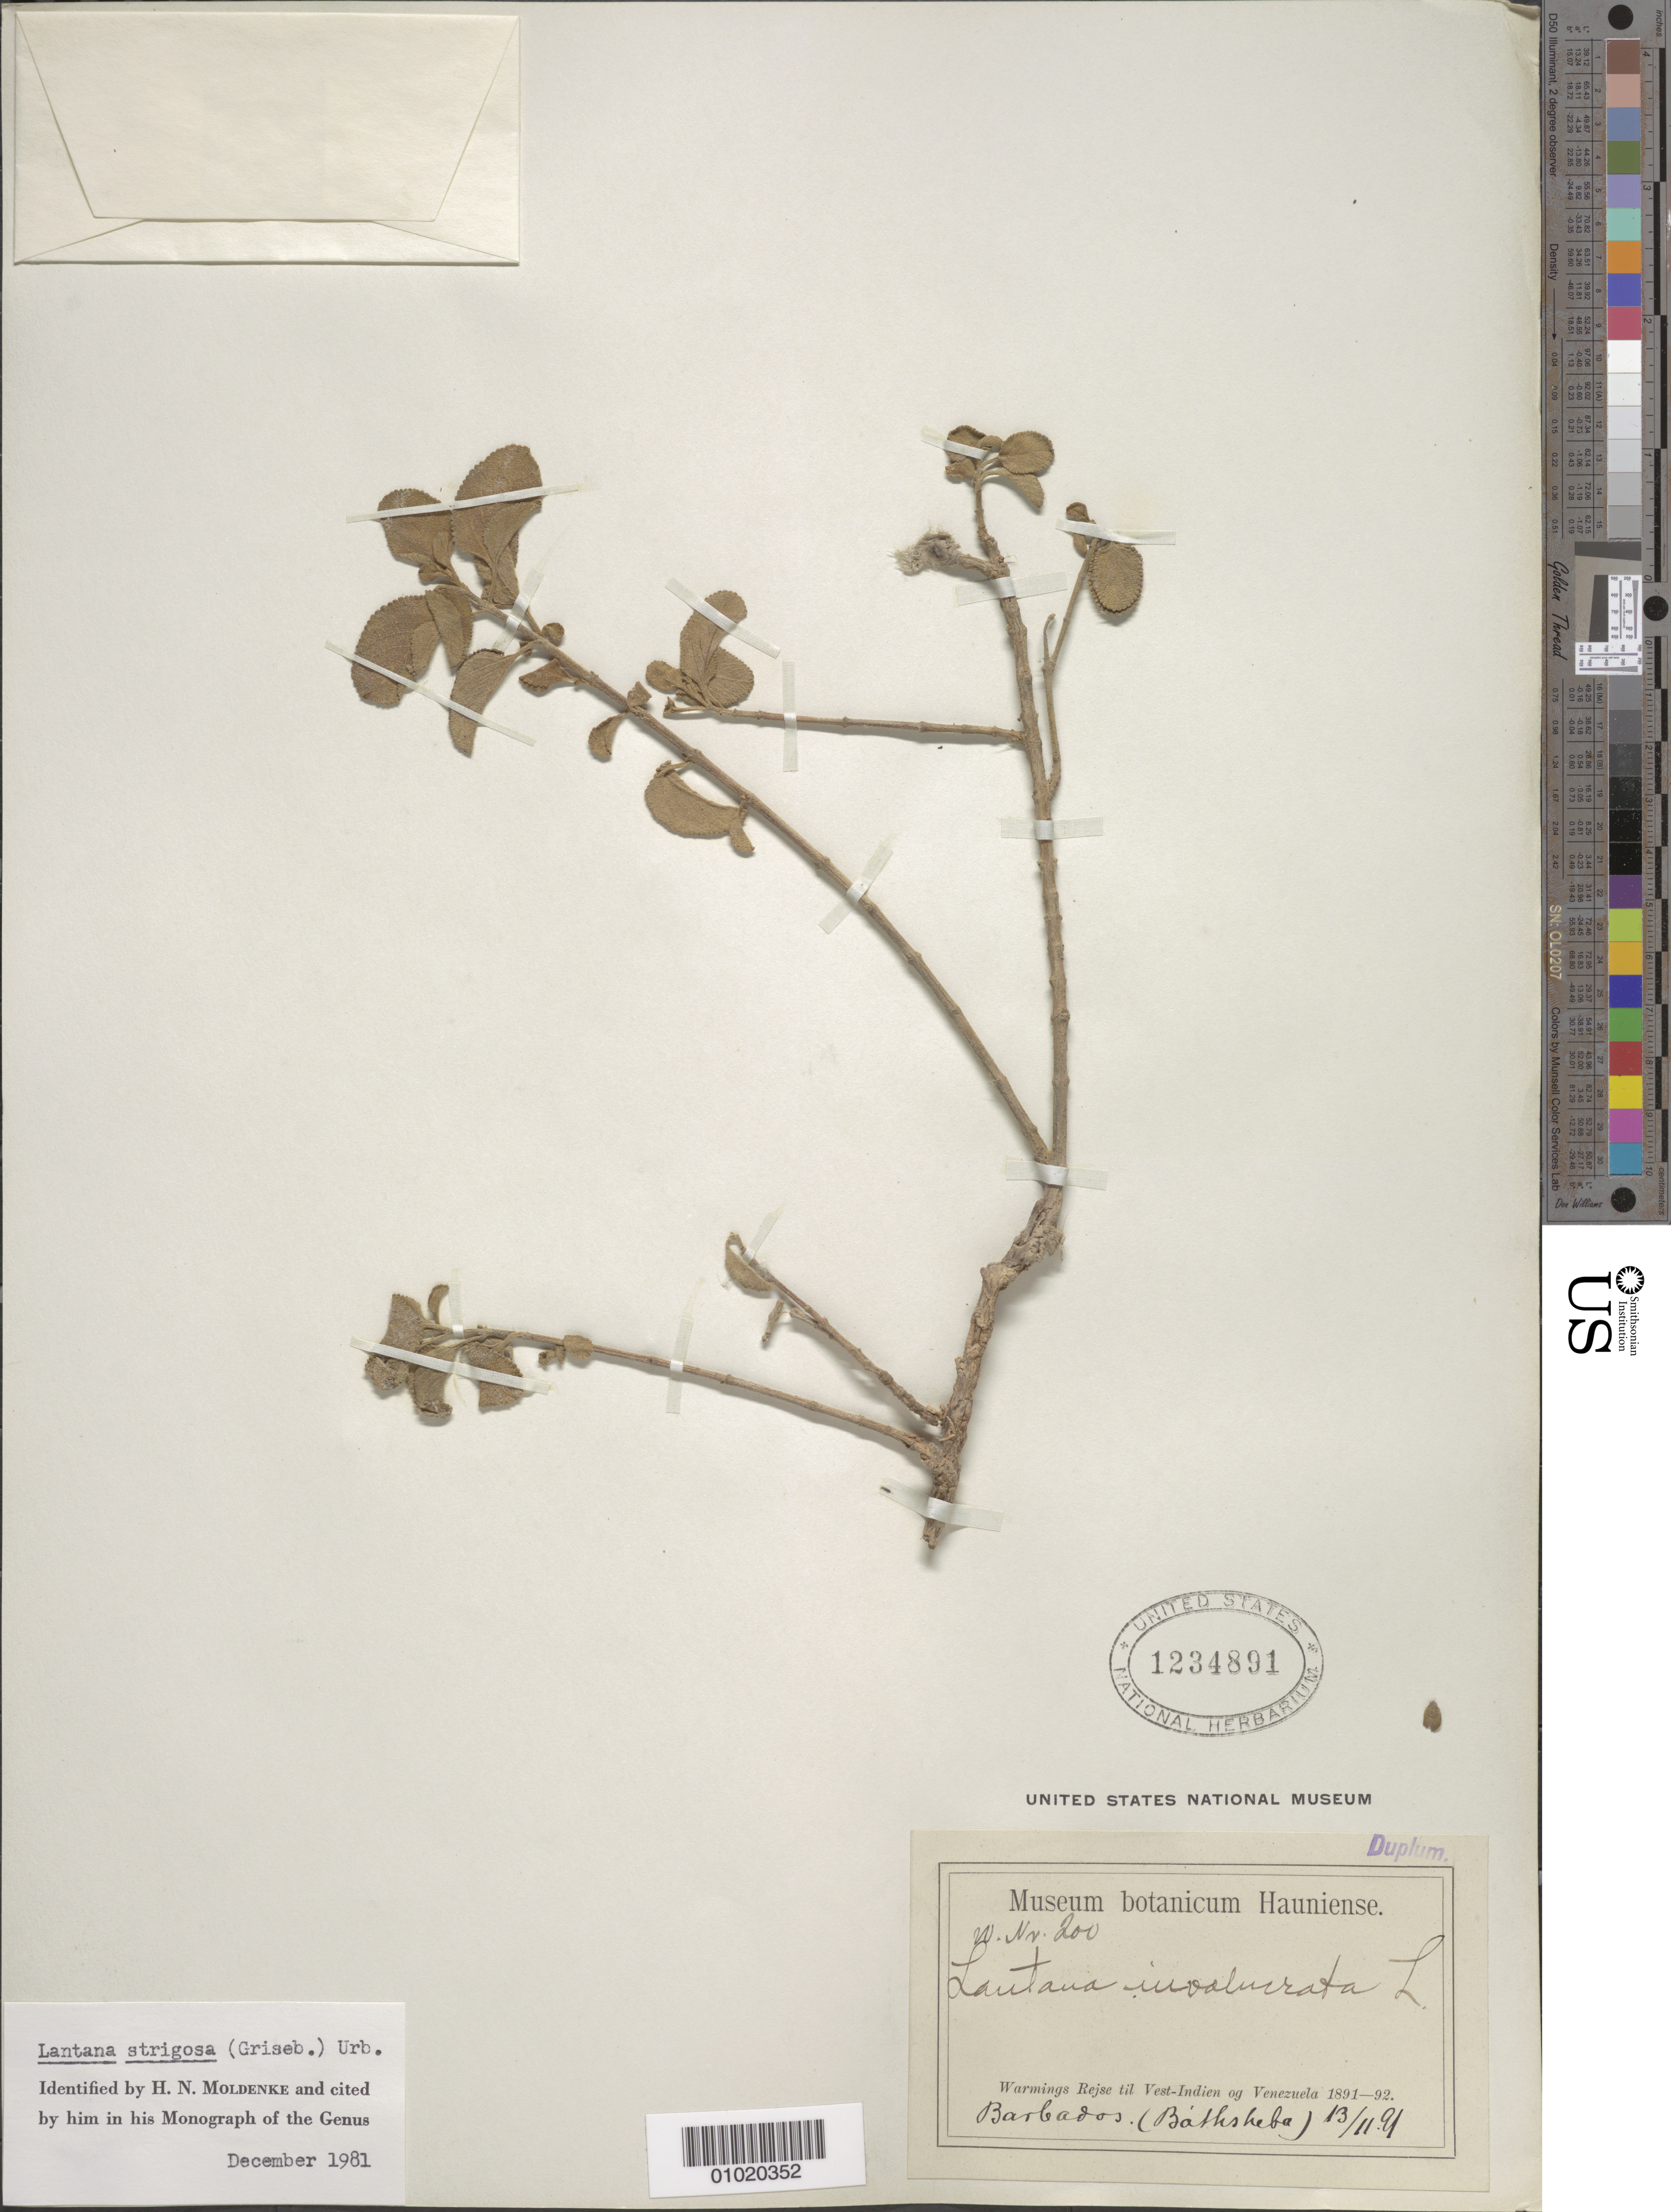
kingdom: Plantae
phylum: Tracheophyta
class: Magnoliopsida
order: Lamiales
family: Verbenaceae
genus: Lantana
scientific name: Lantana strigosa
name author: (Griseb.) Urb.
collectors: ex herb. Bot. Sta. Barbados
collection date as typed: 13 Nov 1891 or 13 Nov 1991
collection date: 1891-11-13 or 1991-11-13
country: Barbados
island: Barbados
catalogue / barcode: US 1234891